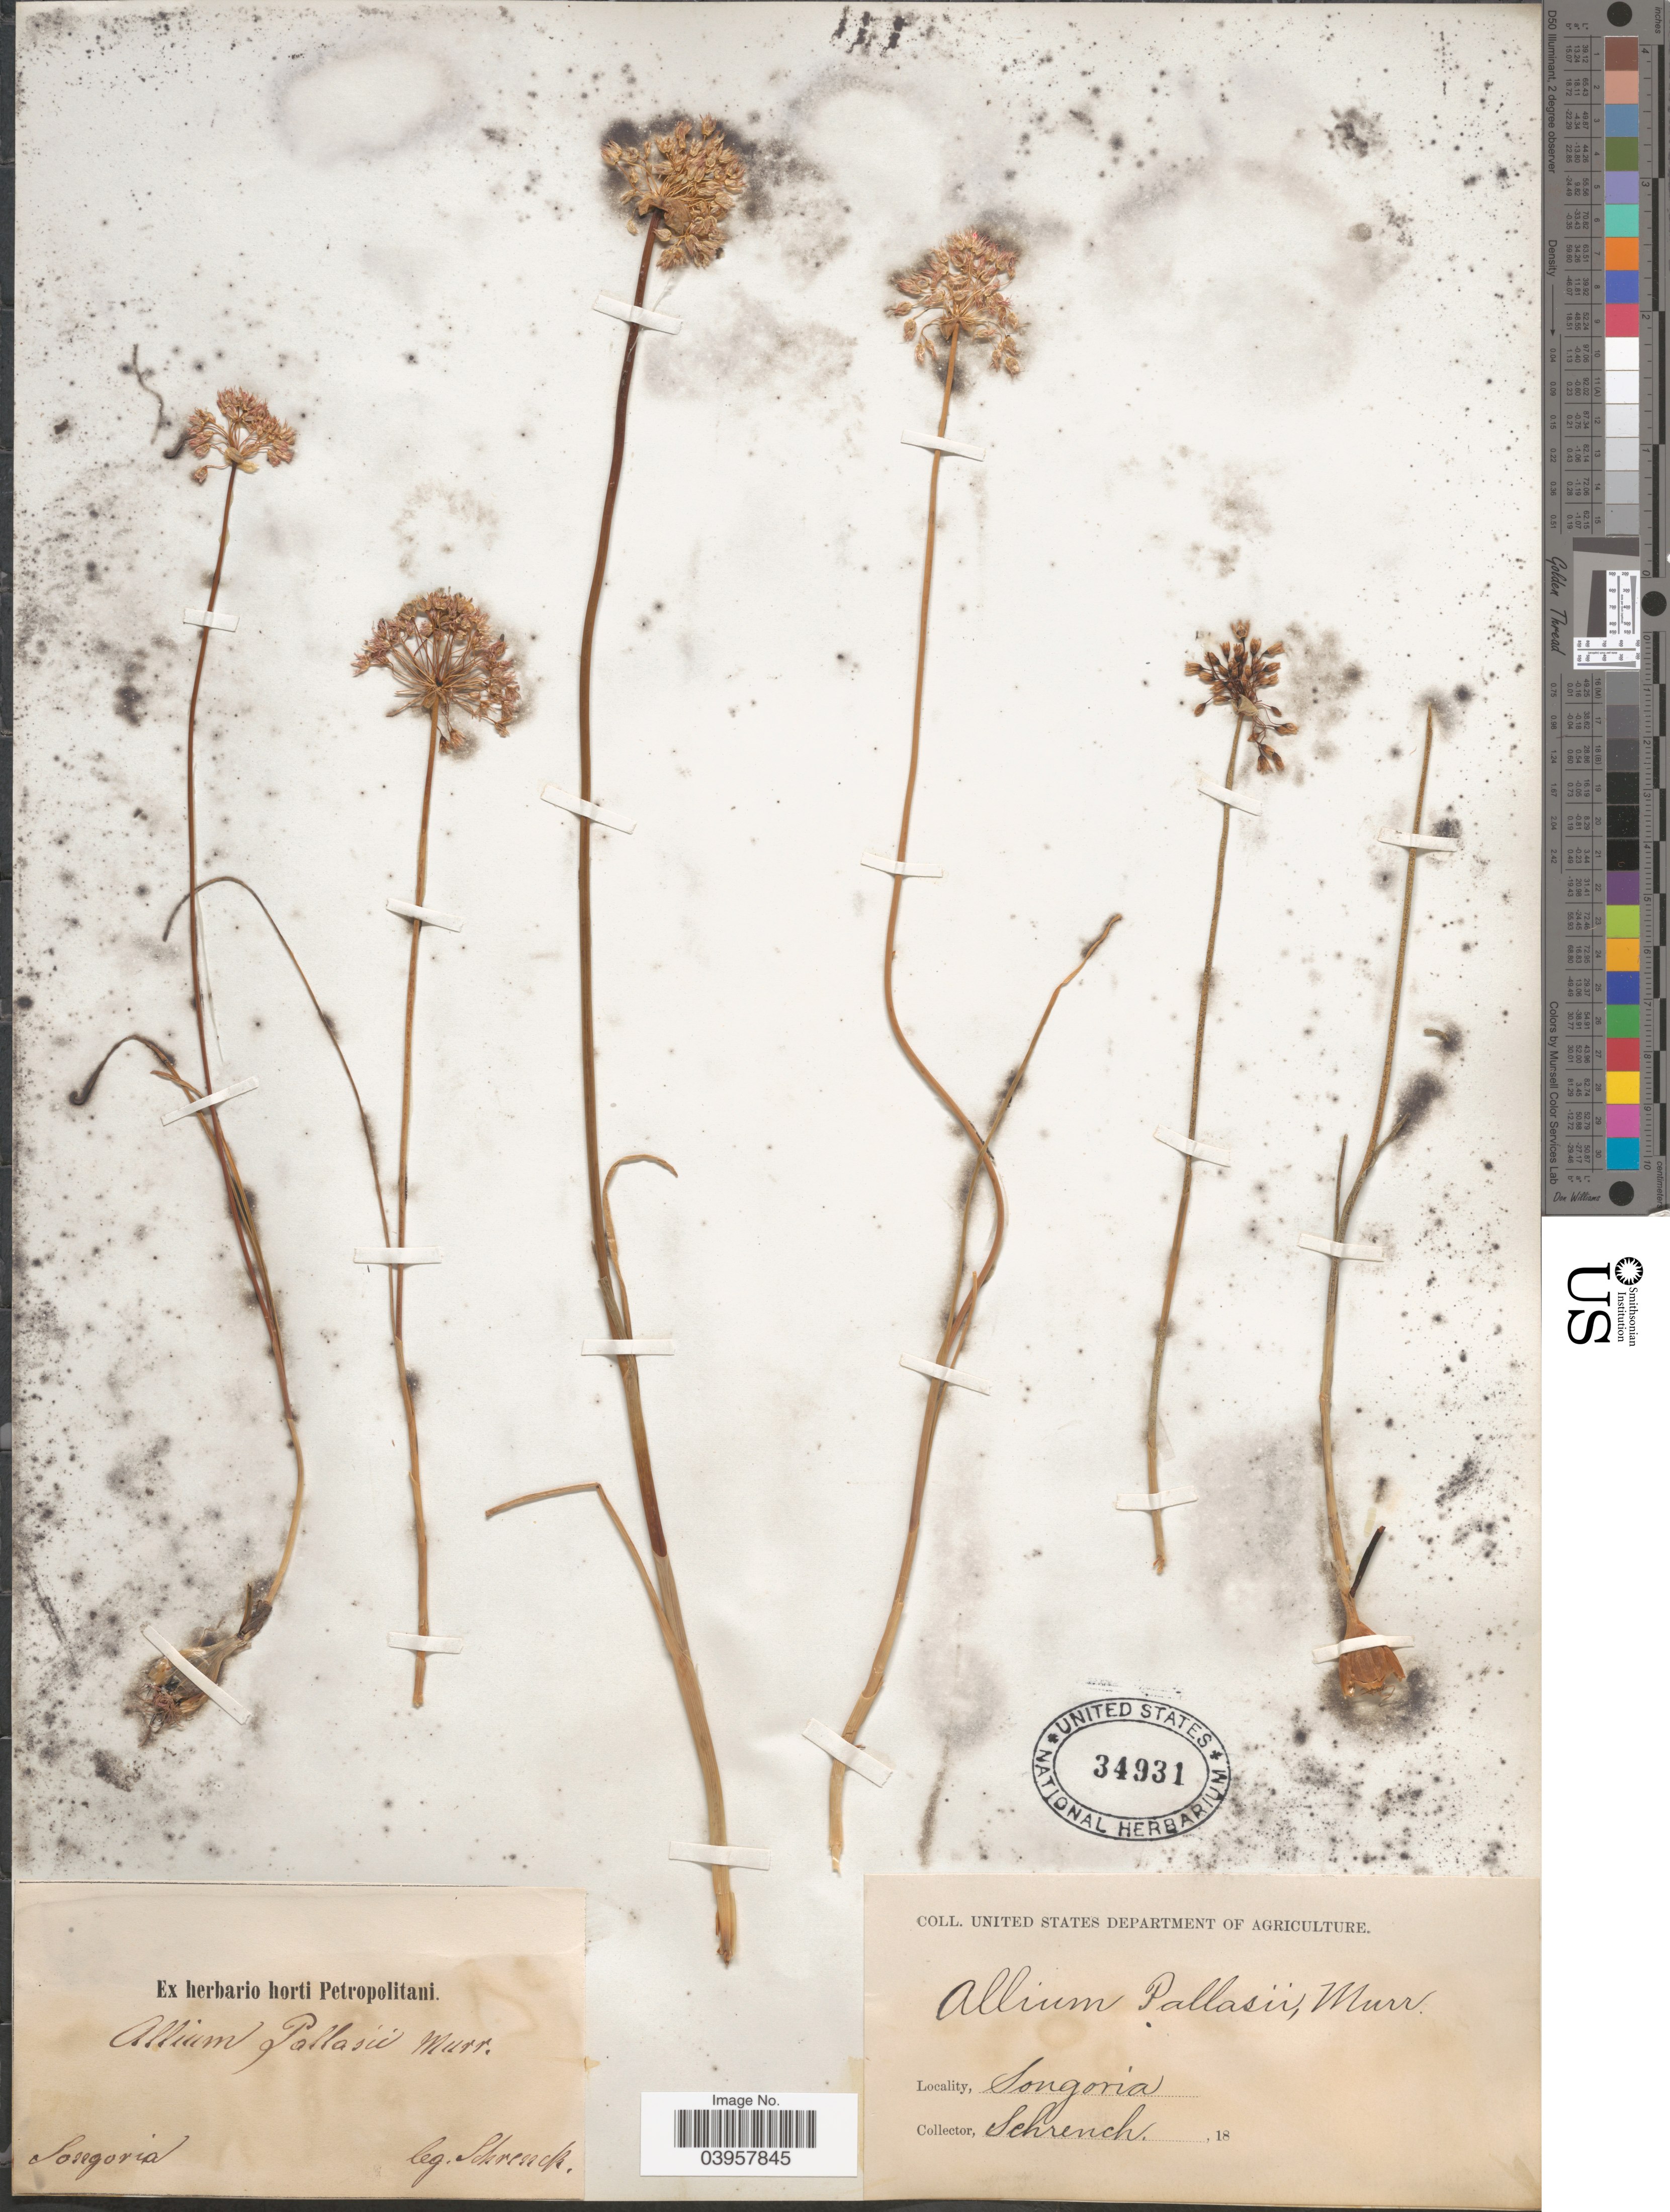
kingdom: Plantae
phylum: Tracheophyta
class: Liliopsida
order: Asparagales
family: Amaryllidaceae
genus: Allium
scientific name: Allium pallasii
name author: Murray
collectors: -- Schrenck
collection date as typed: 18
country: China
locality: Songoria.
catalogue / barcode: US 34931